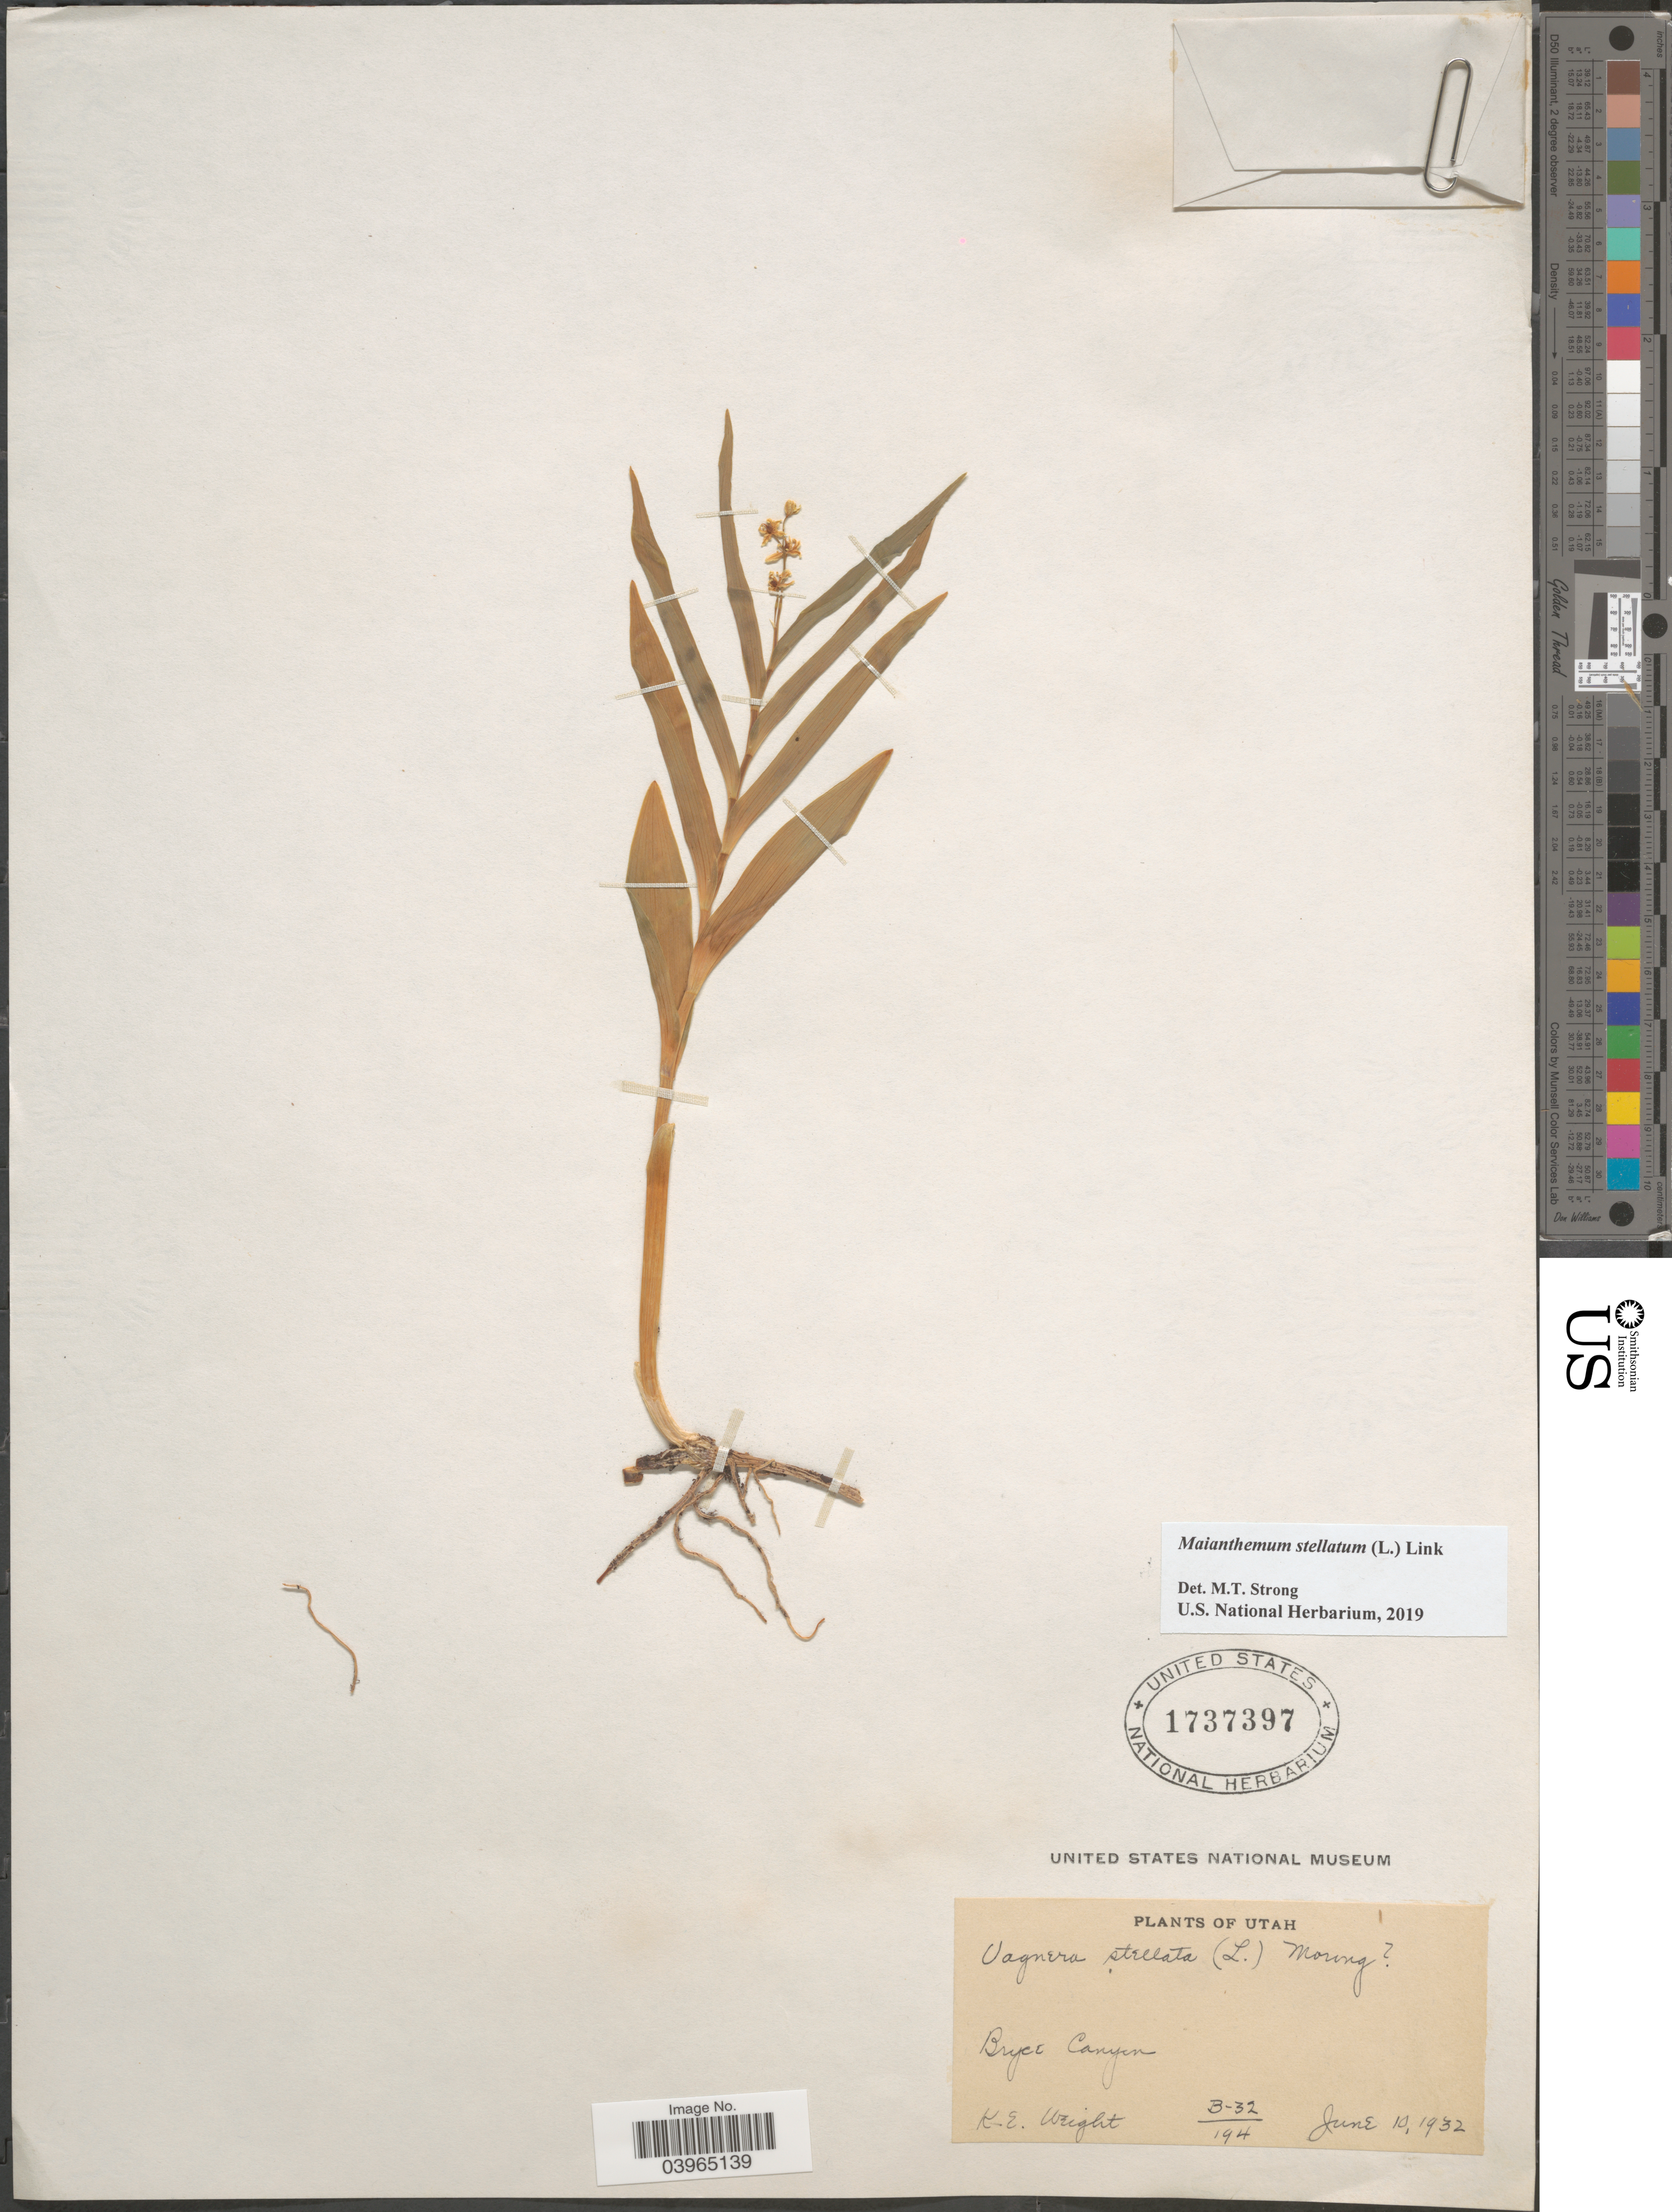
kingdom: Plantae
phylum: Tracheophyta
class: Liliopsida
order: Asparagales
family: Asparagaceae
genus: Maianthemum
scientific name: Maianthemum stellatum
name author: (L.) Link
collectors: K. Wright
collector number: B-32/194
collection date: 1932-06-10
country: United States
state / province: Utah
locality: Bryce Canyon.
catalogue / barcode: US 1737397